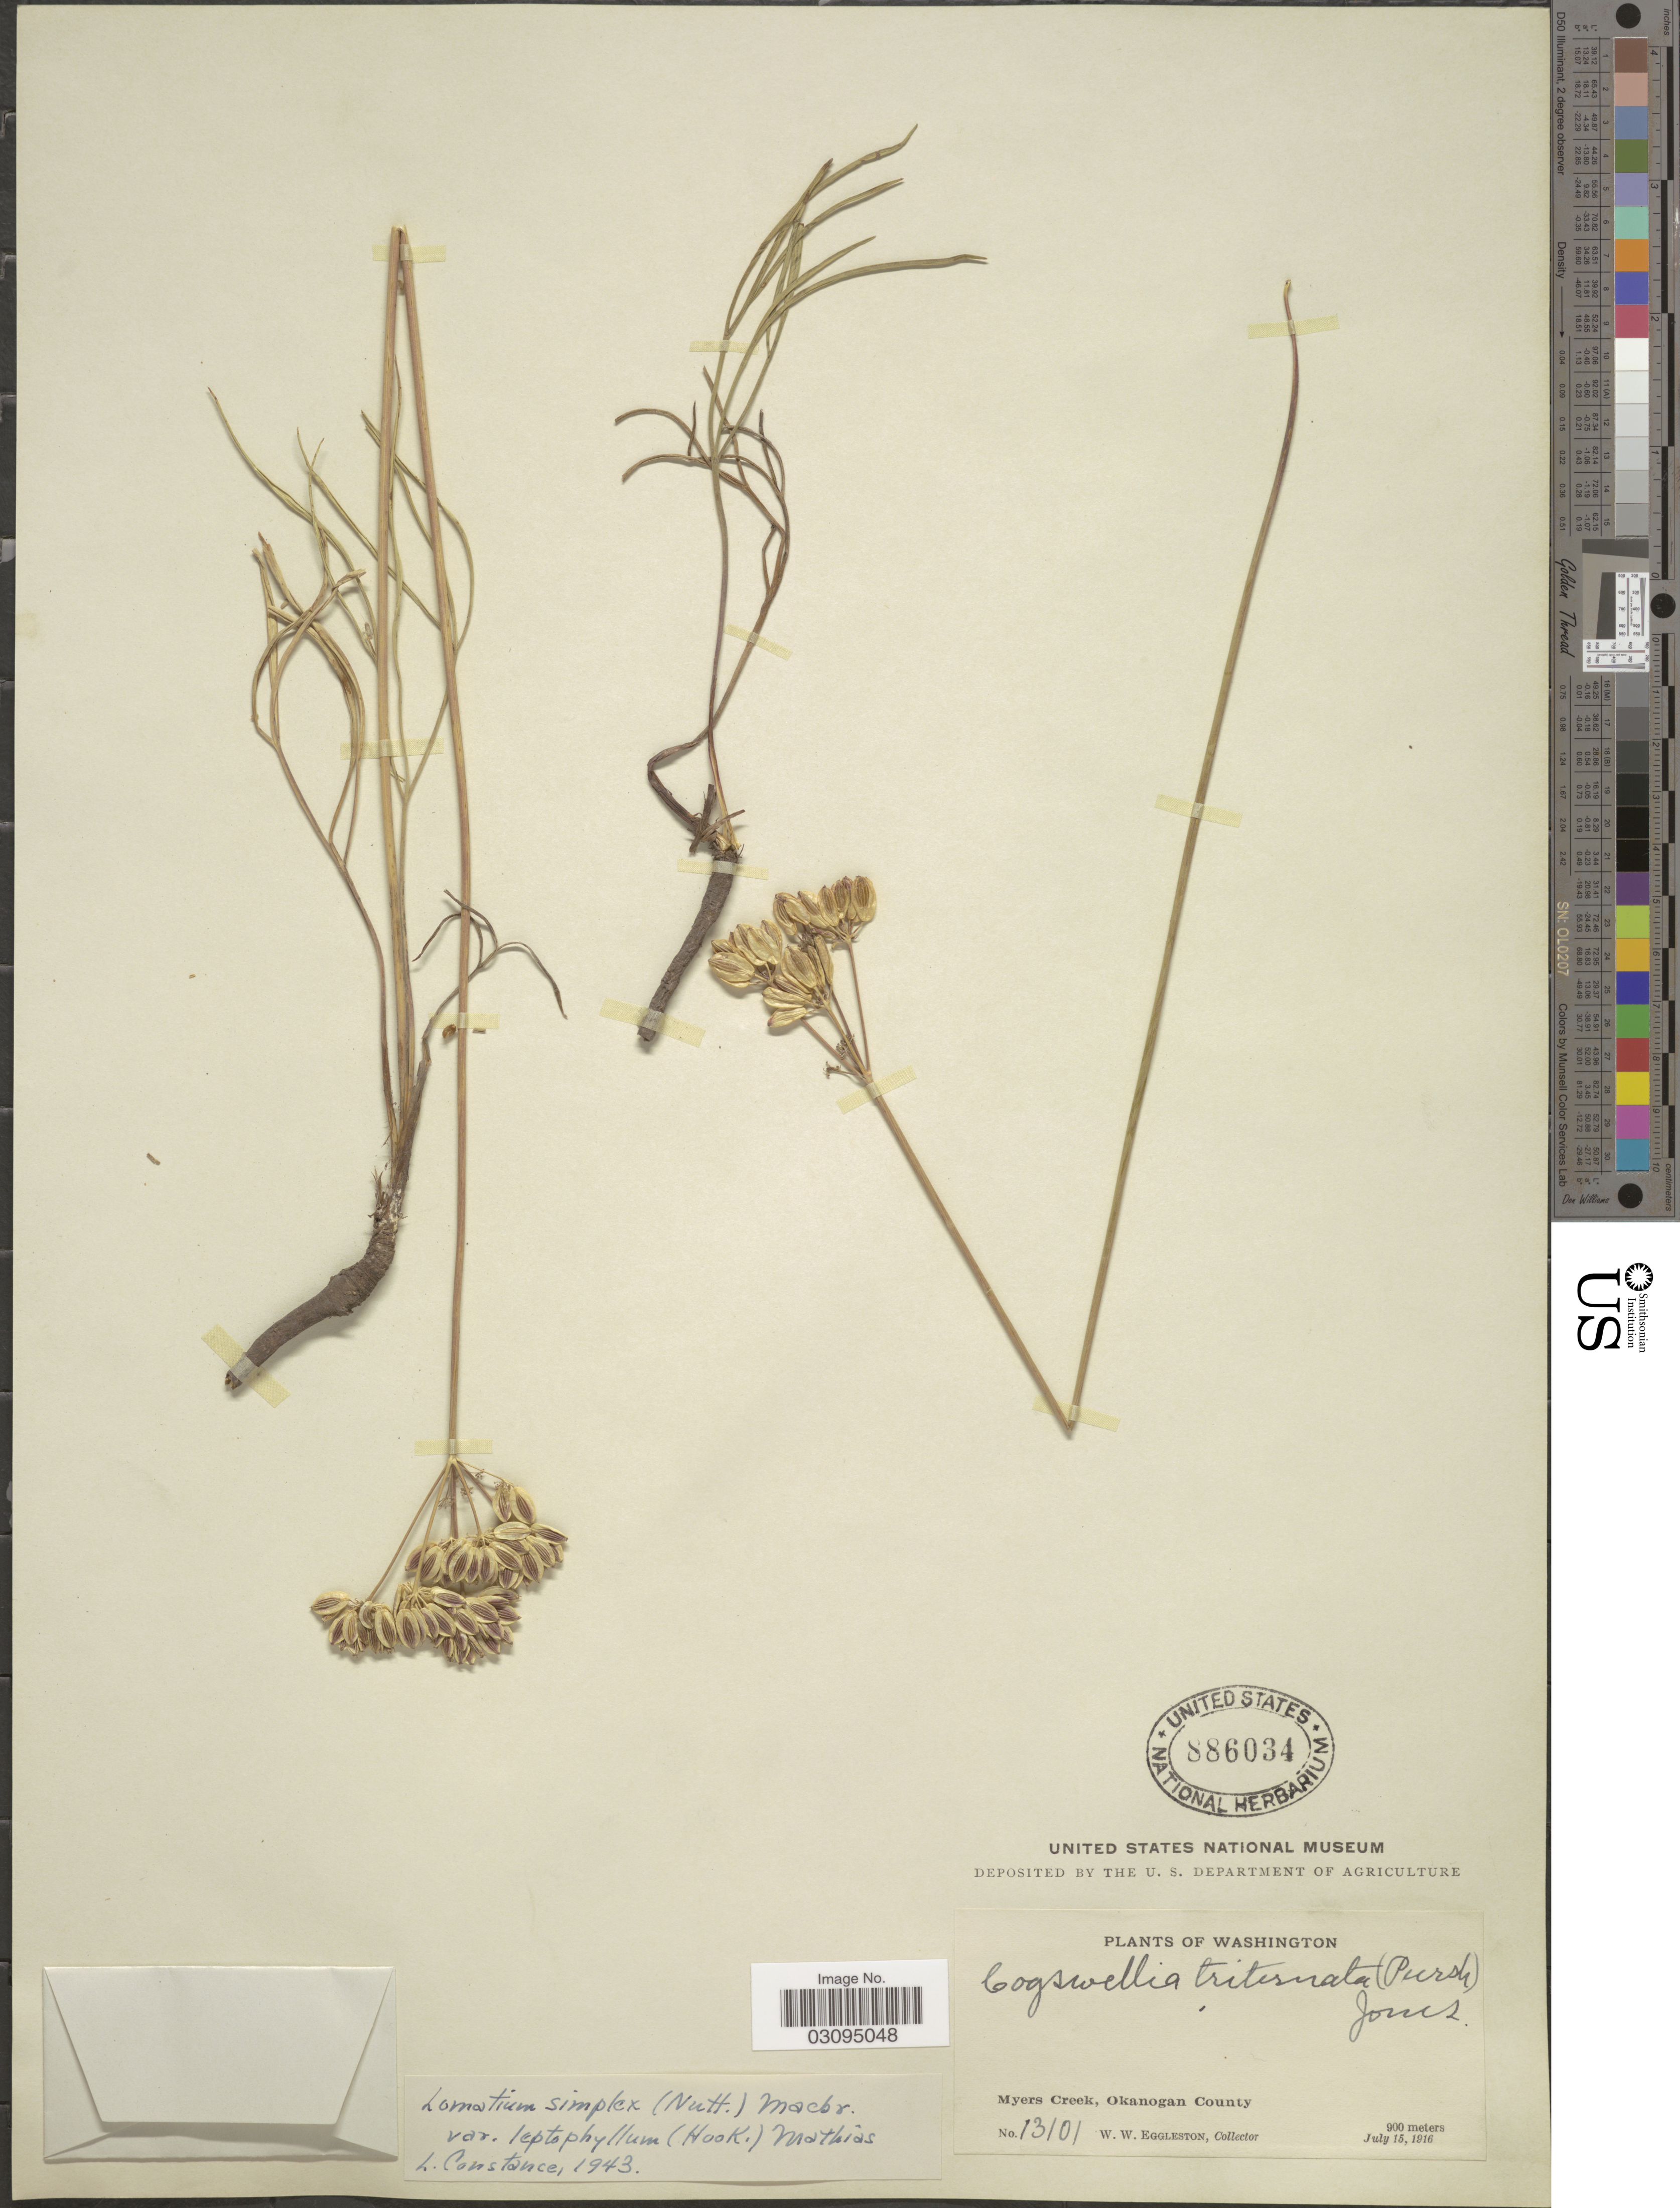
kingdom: Plantae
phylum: Tracheophyta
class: Magnoliopsida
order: Apiales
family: Apiaceae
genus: Lomatium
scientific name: Lomatium simplex var. leptophyllum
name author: (Hook.) Mathias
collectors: W. W. Eggleston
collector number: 13101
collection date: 1916-07-15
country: United States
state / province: Washington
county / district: Okanogan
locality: Myers Creek, Okanogan County.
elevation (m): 900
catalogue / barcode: US 886034